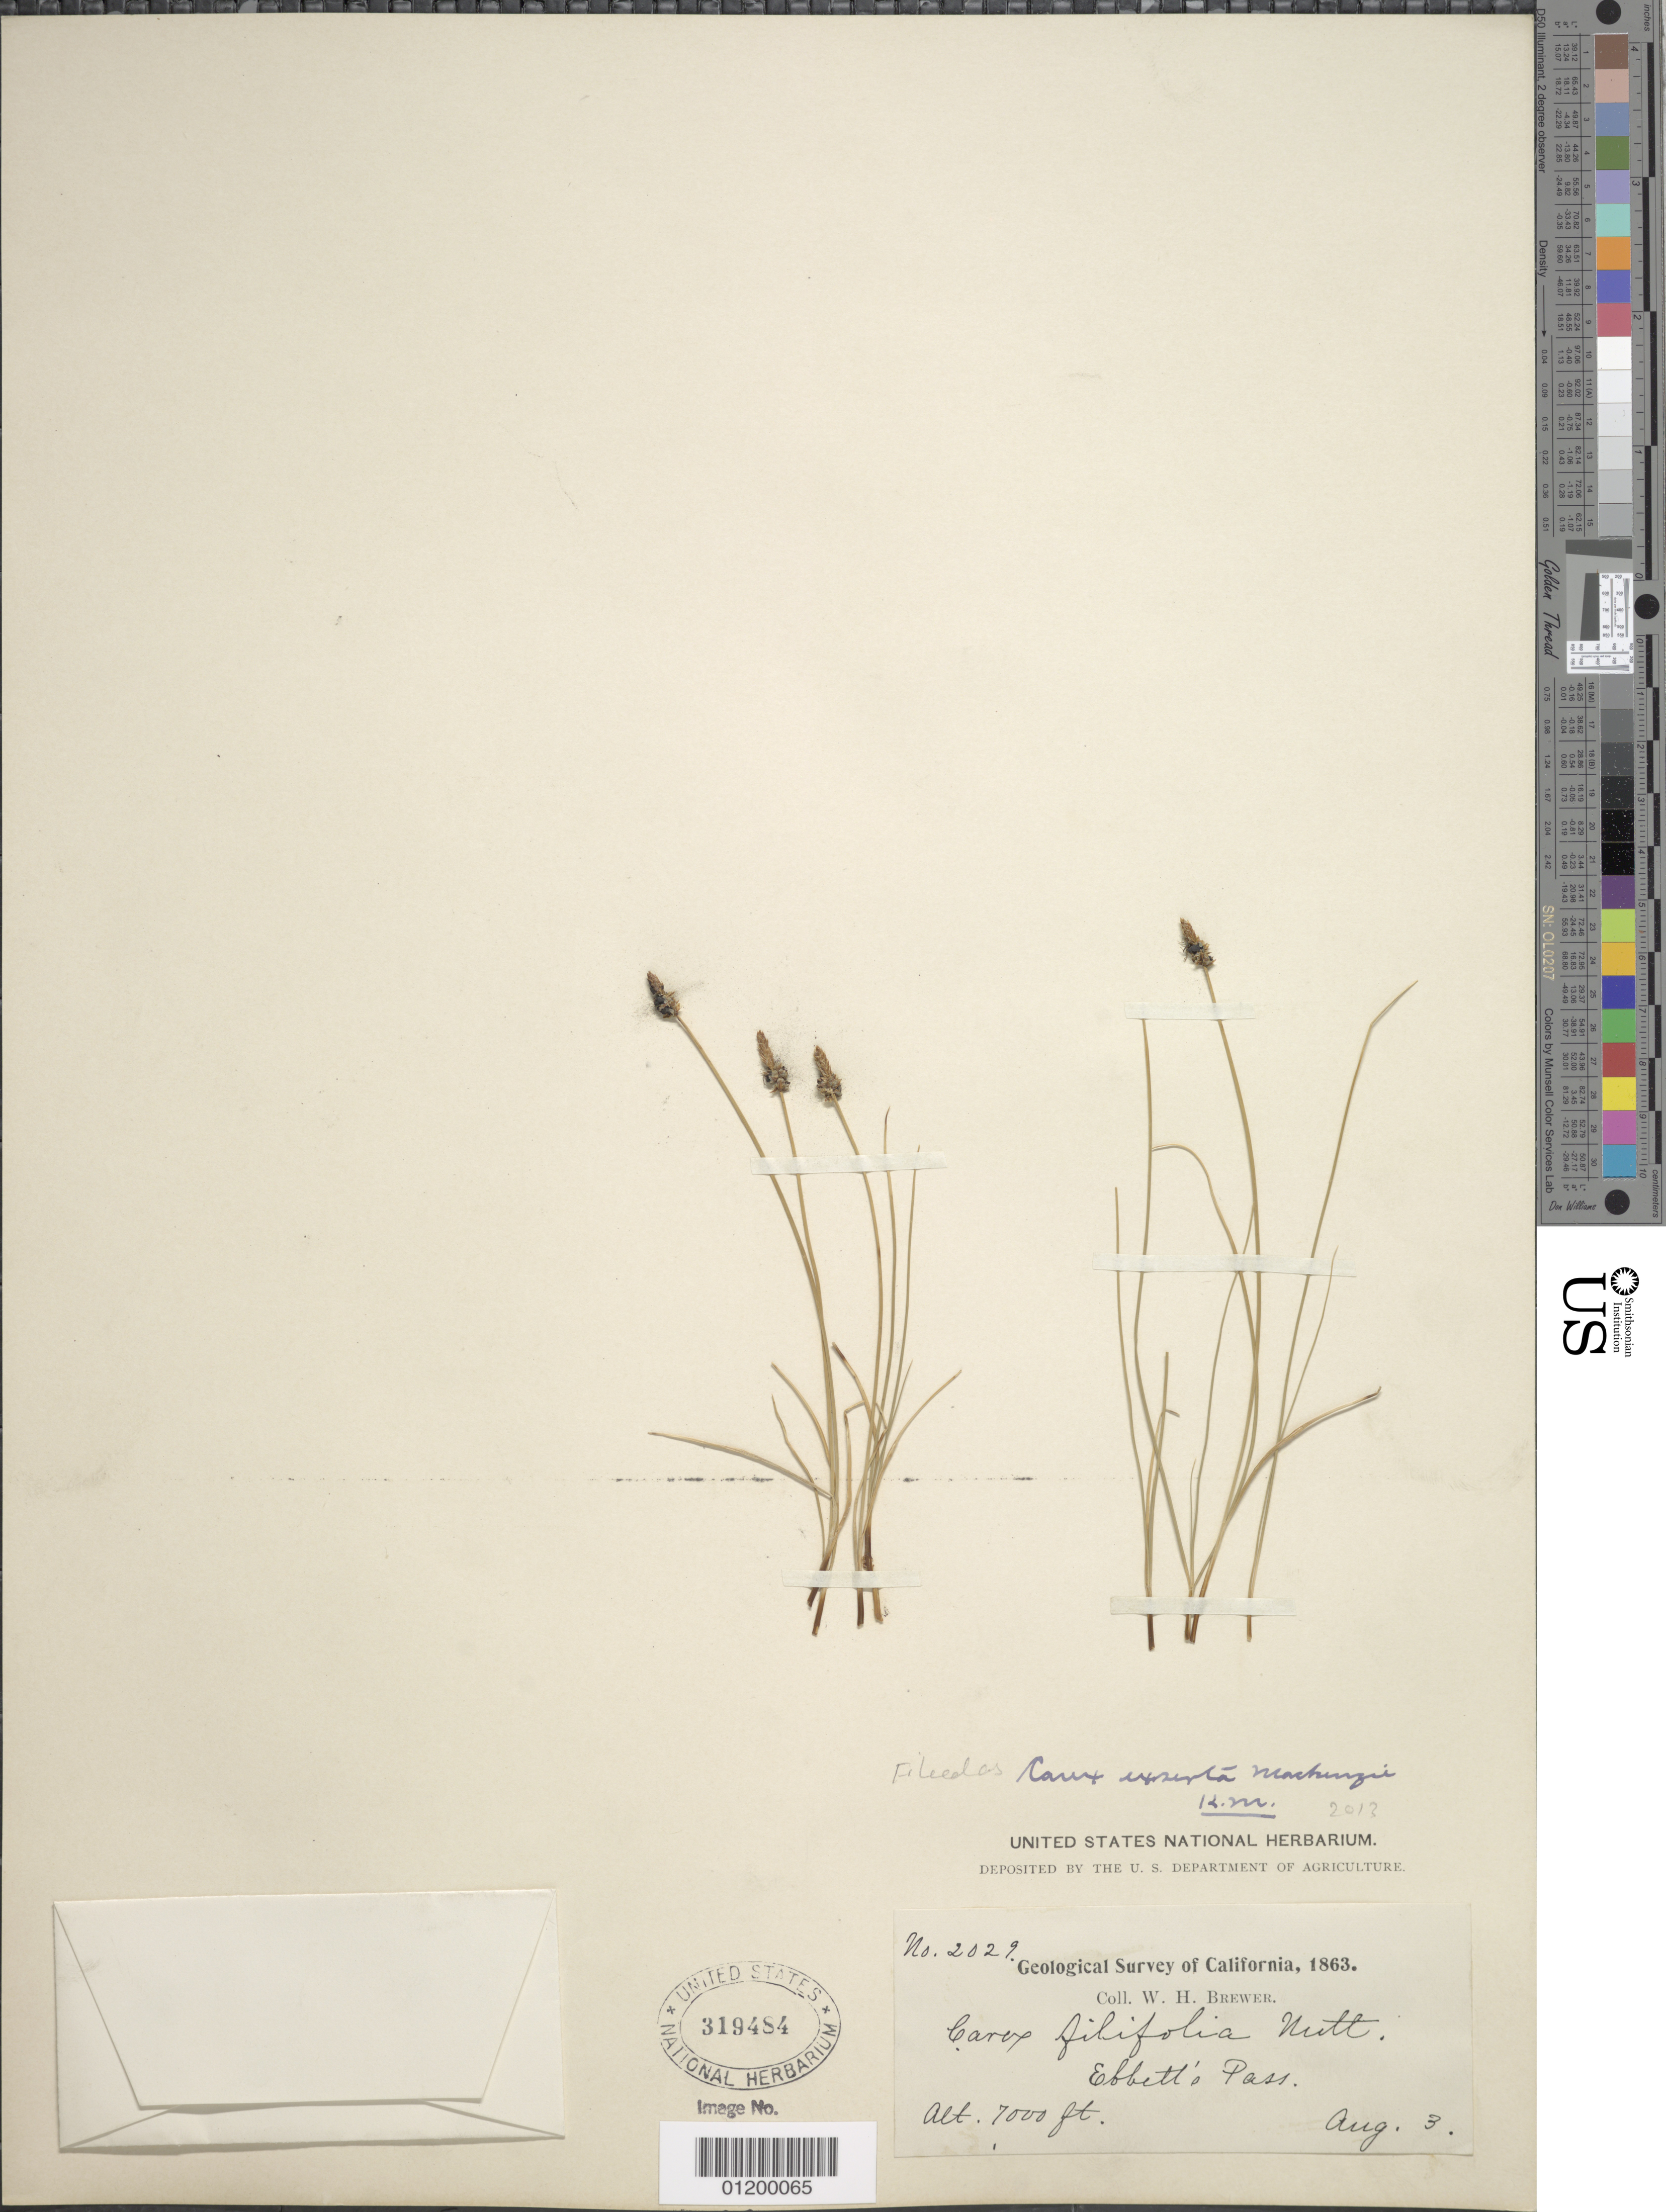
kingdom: Plantae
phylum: Tracheophyta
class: Liliopsida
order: Poales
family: Cyperaceae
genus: Carex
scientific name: Carex filifolia var. erostrata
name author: Kük.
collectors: W. H. Brewer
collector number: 2029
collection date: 1863-08-03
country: United States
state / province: California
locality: Ebbett's Pass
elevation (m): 2134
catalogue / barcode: US 319484